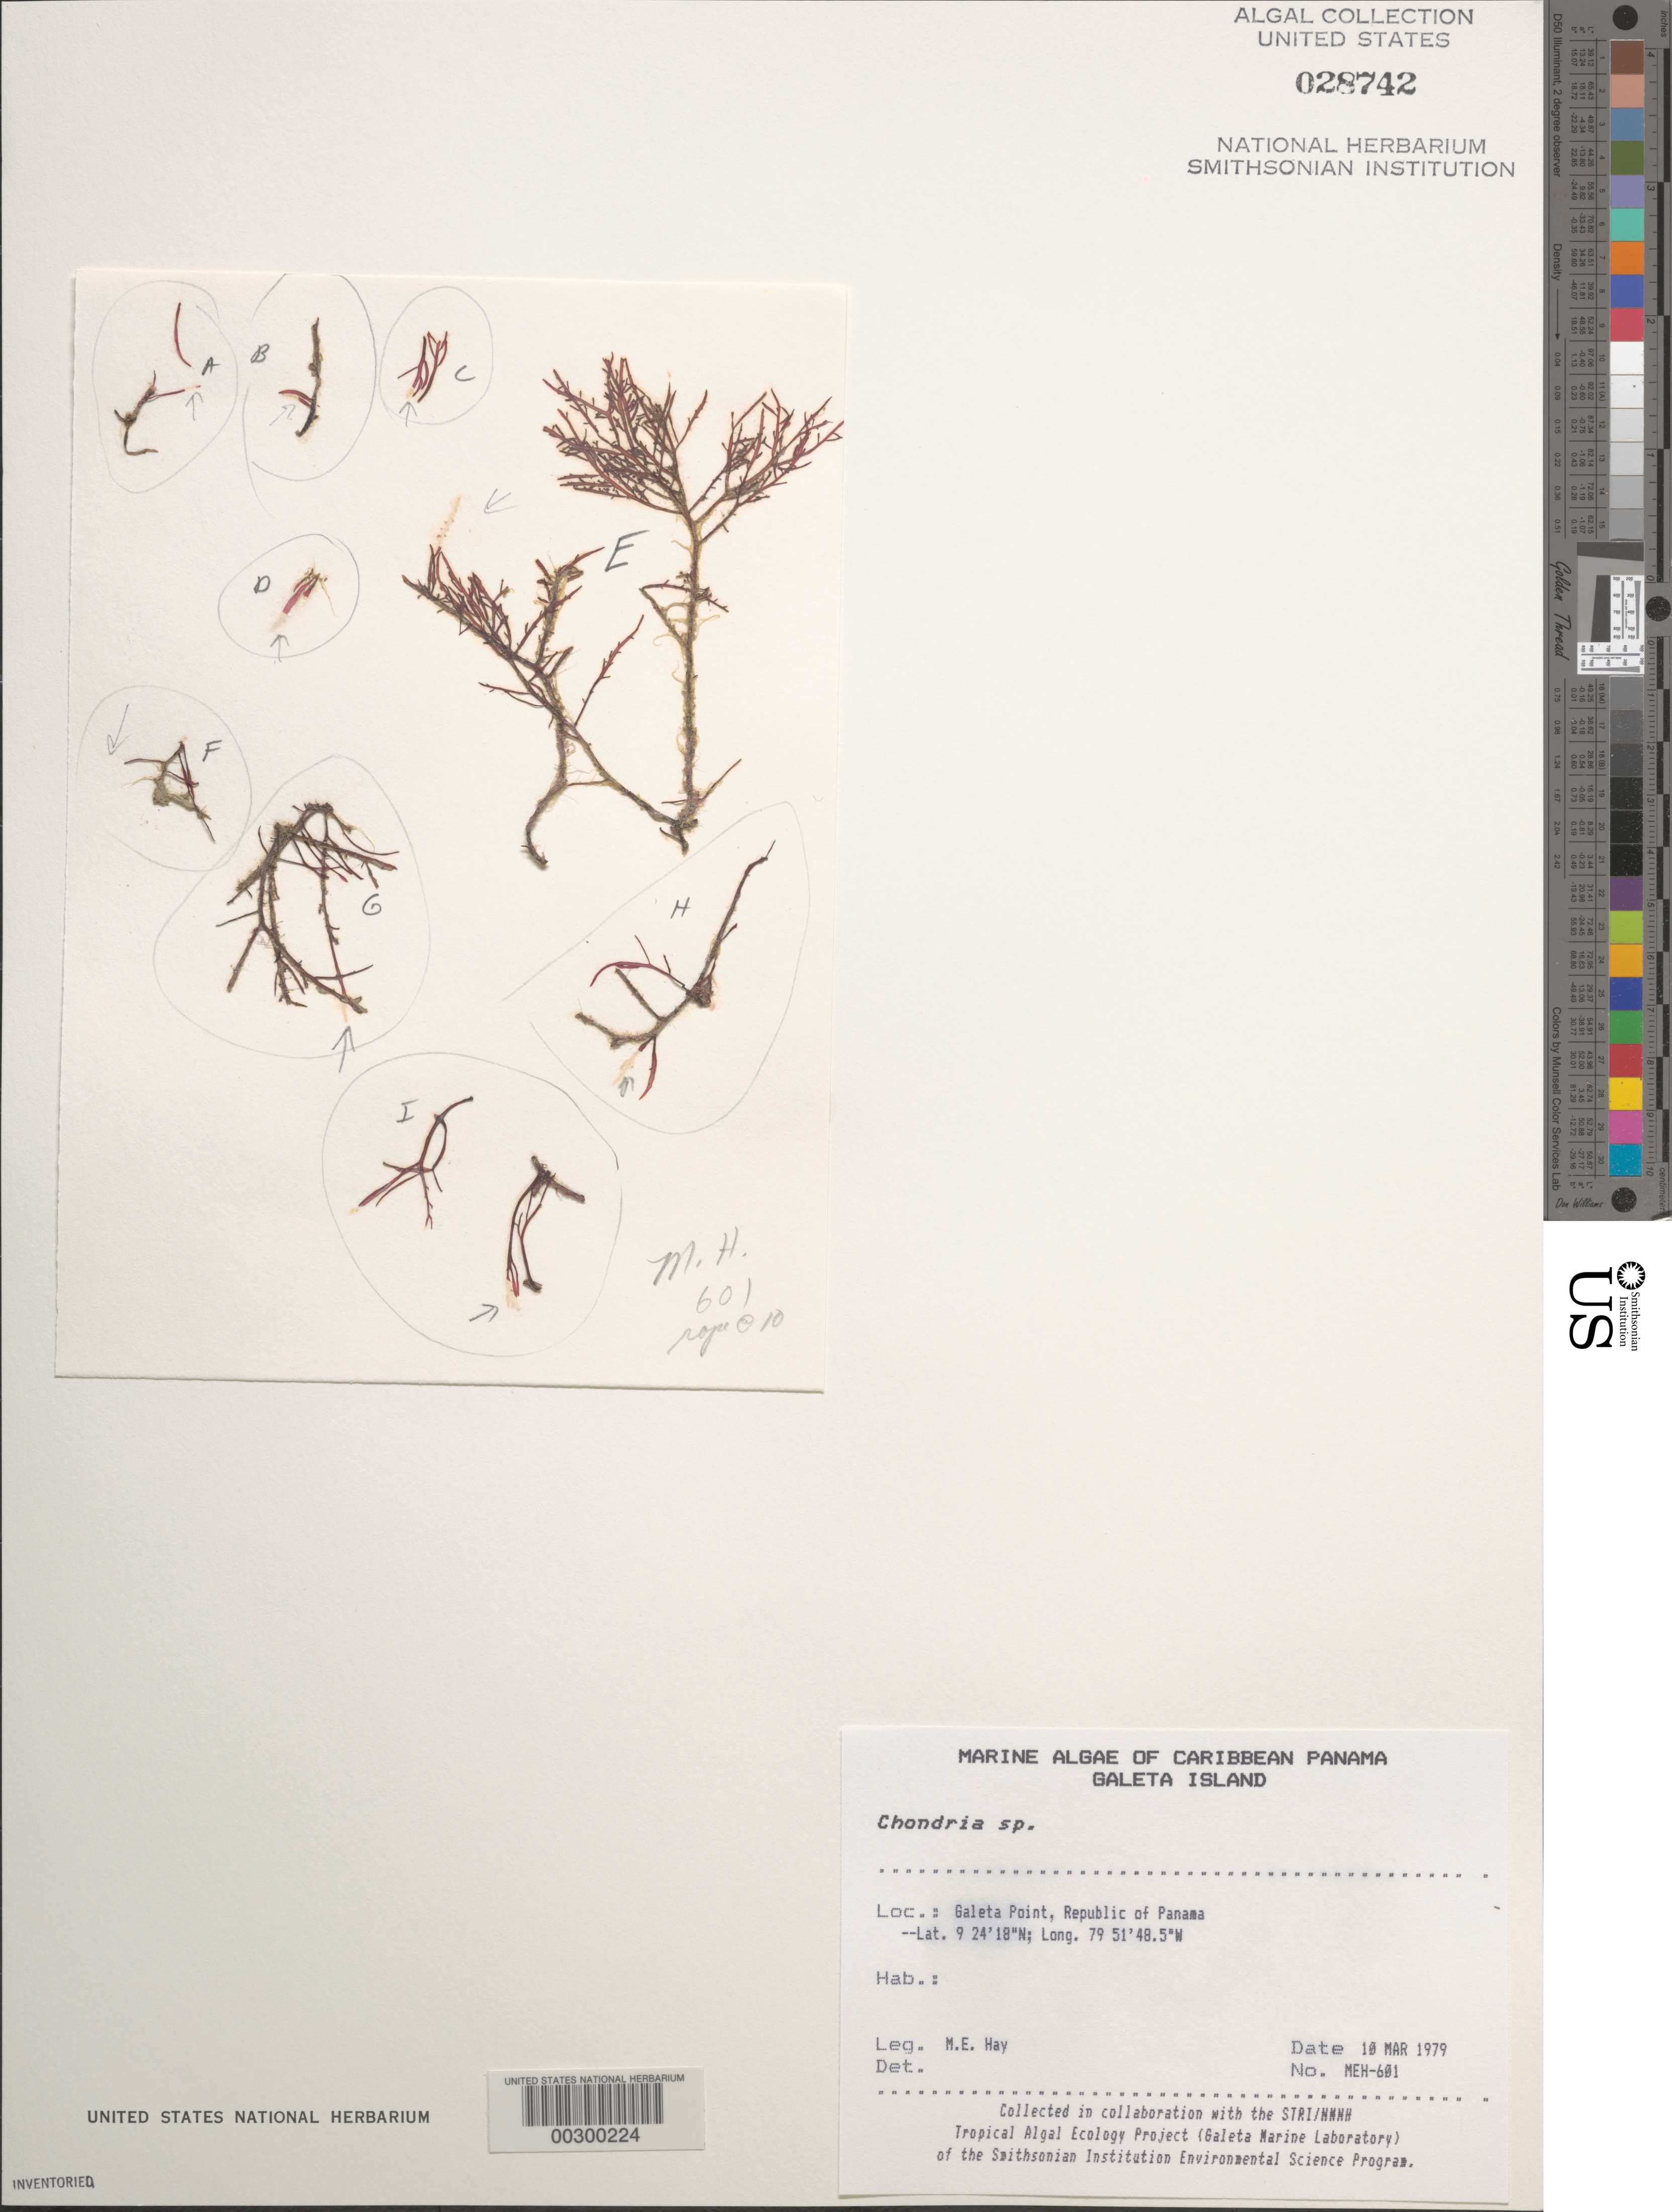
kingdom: Plantae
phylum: Rhodophyta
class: Florideophyceae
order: Ceramiales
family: Rhodomelaceae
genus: Chondria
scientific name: Chondria sp.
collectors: M. E. Hay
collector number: MEH-601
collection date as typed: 10 Mar 1979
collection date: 1979-03-10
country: Panama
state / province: Colón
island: Galeta Island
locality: Galeta Point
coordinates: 9 24' 18" N, 79 51' 48.5" W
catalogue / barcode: US 28742